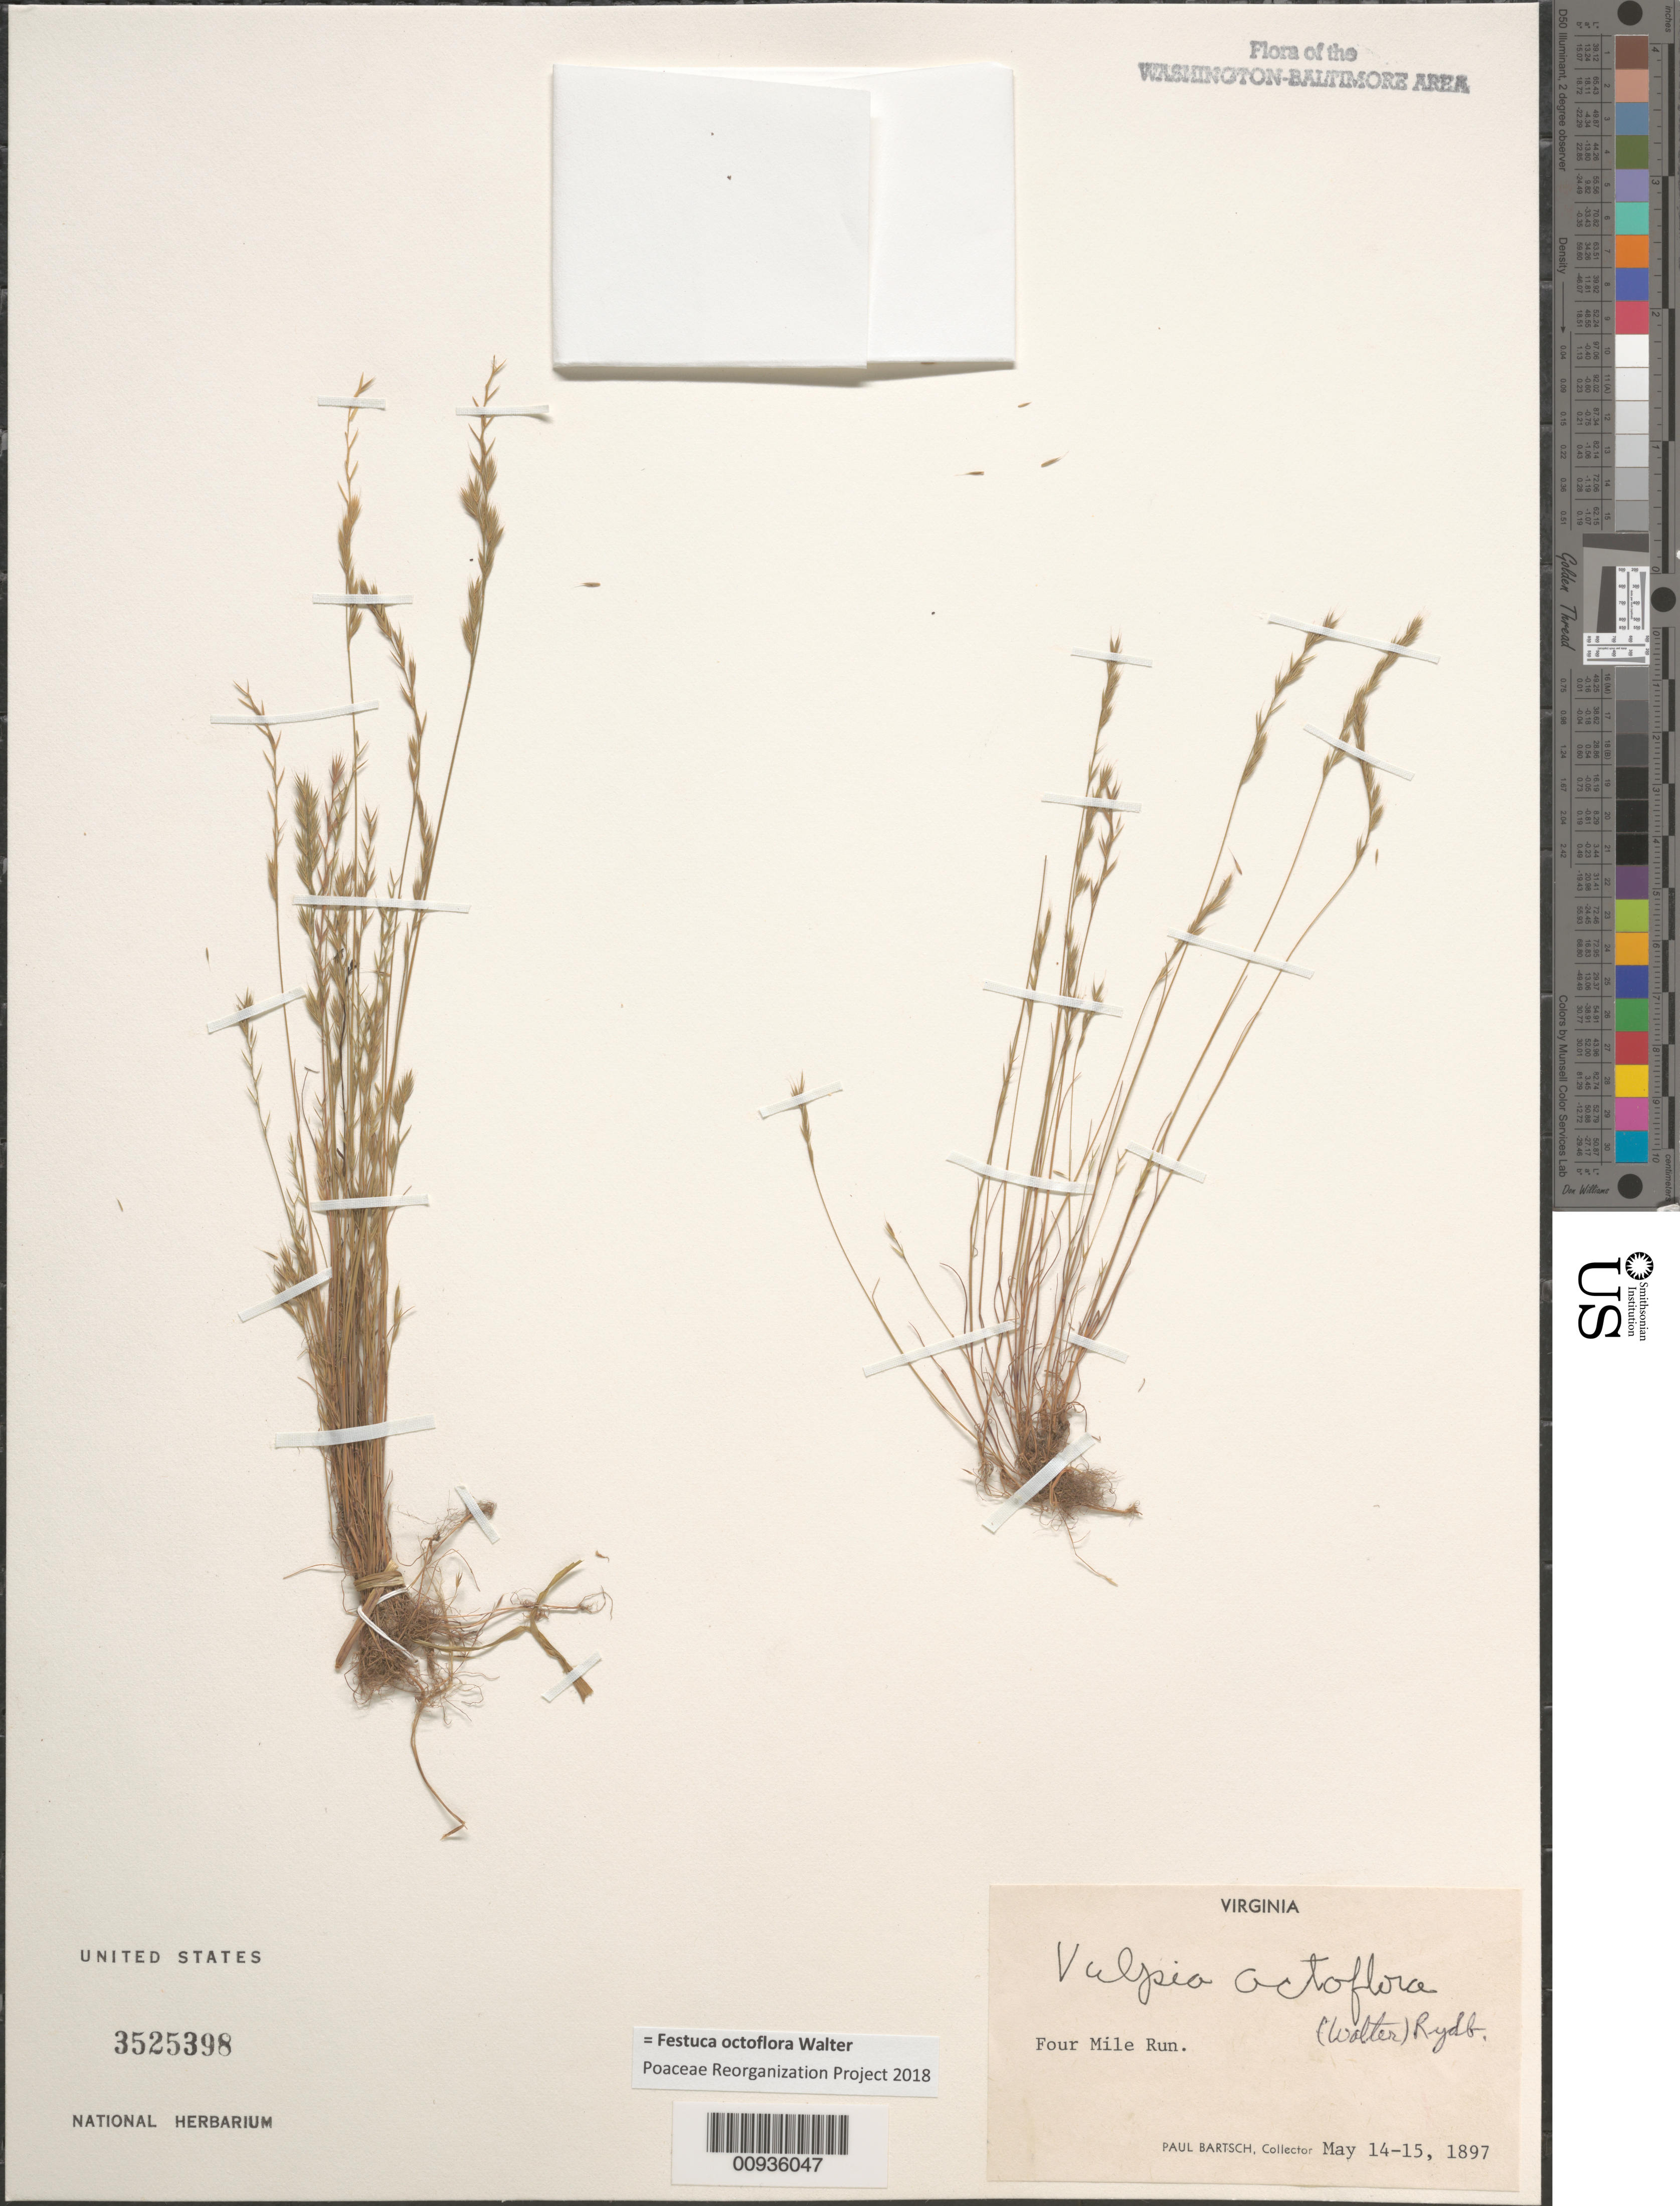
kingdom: Plantae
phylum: Tracheophyta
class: Liliopsida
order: Poales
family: Poaceae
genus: Festuca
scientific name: Festuca octoflora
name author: Walter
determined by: Poaceae Reorganization Project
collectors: P. Bartsch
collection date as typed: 14-15 May 1897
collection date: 1897-05-14/1897-05-15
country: United States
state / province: Virginia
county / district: Arlington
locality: Four Mile Run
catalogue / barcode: US 3525398